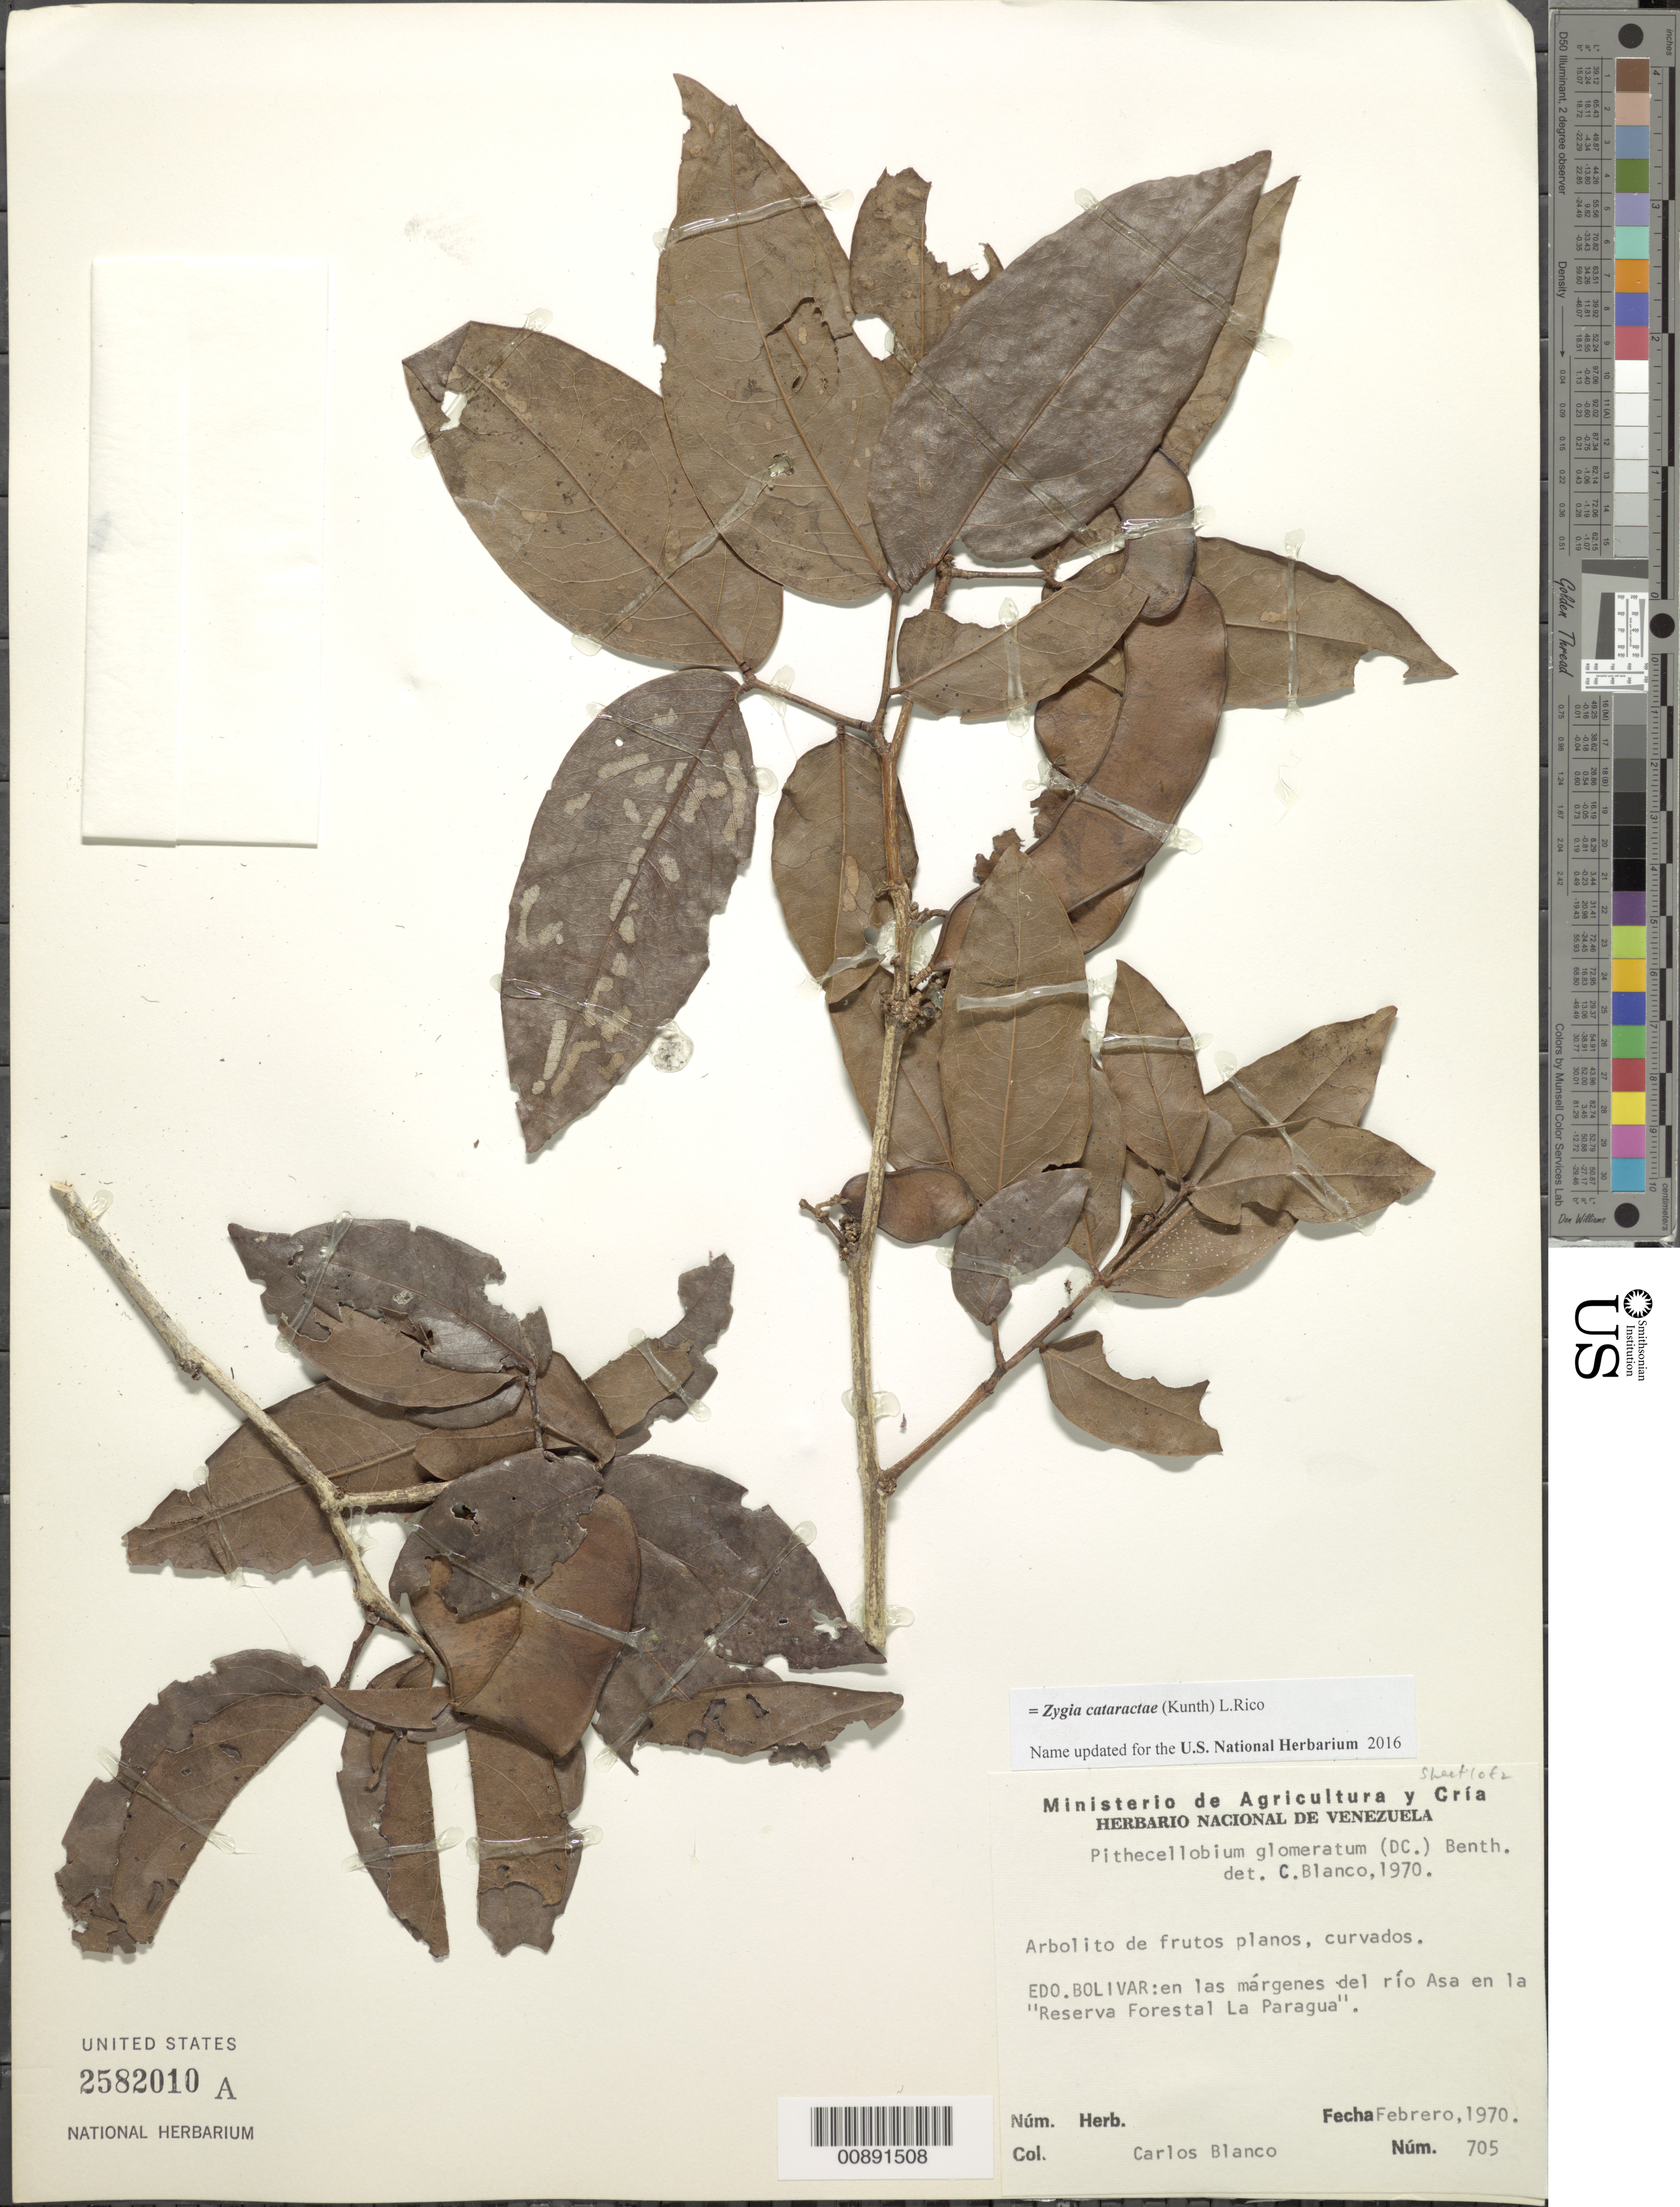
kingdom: Plantae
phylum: Tracheophyta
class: Magnoliopsida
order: Fabales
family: Fabaceae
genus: Zygia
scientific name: Zygia cataractae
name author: (Kunth) L. Rico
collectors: C. A. Blanco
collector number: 705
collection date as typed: Feb-70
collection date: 1970-02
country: Venezuela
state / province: Bolívar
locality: Reserva Forestal "La Paragua"; Río Asa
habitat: Margenes del rio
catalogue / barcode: US 2582010A